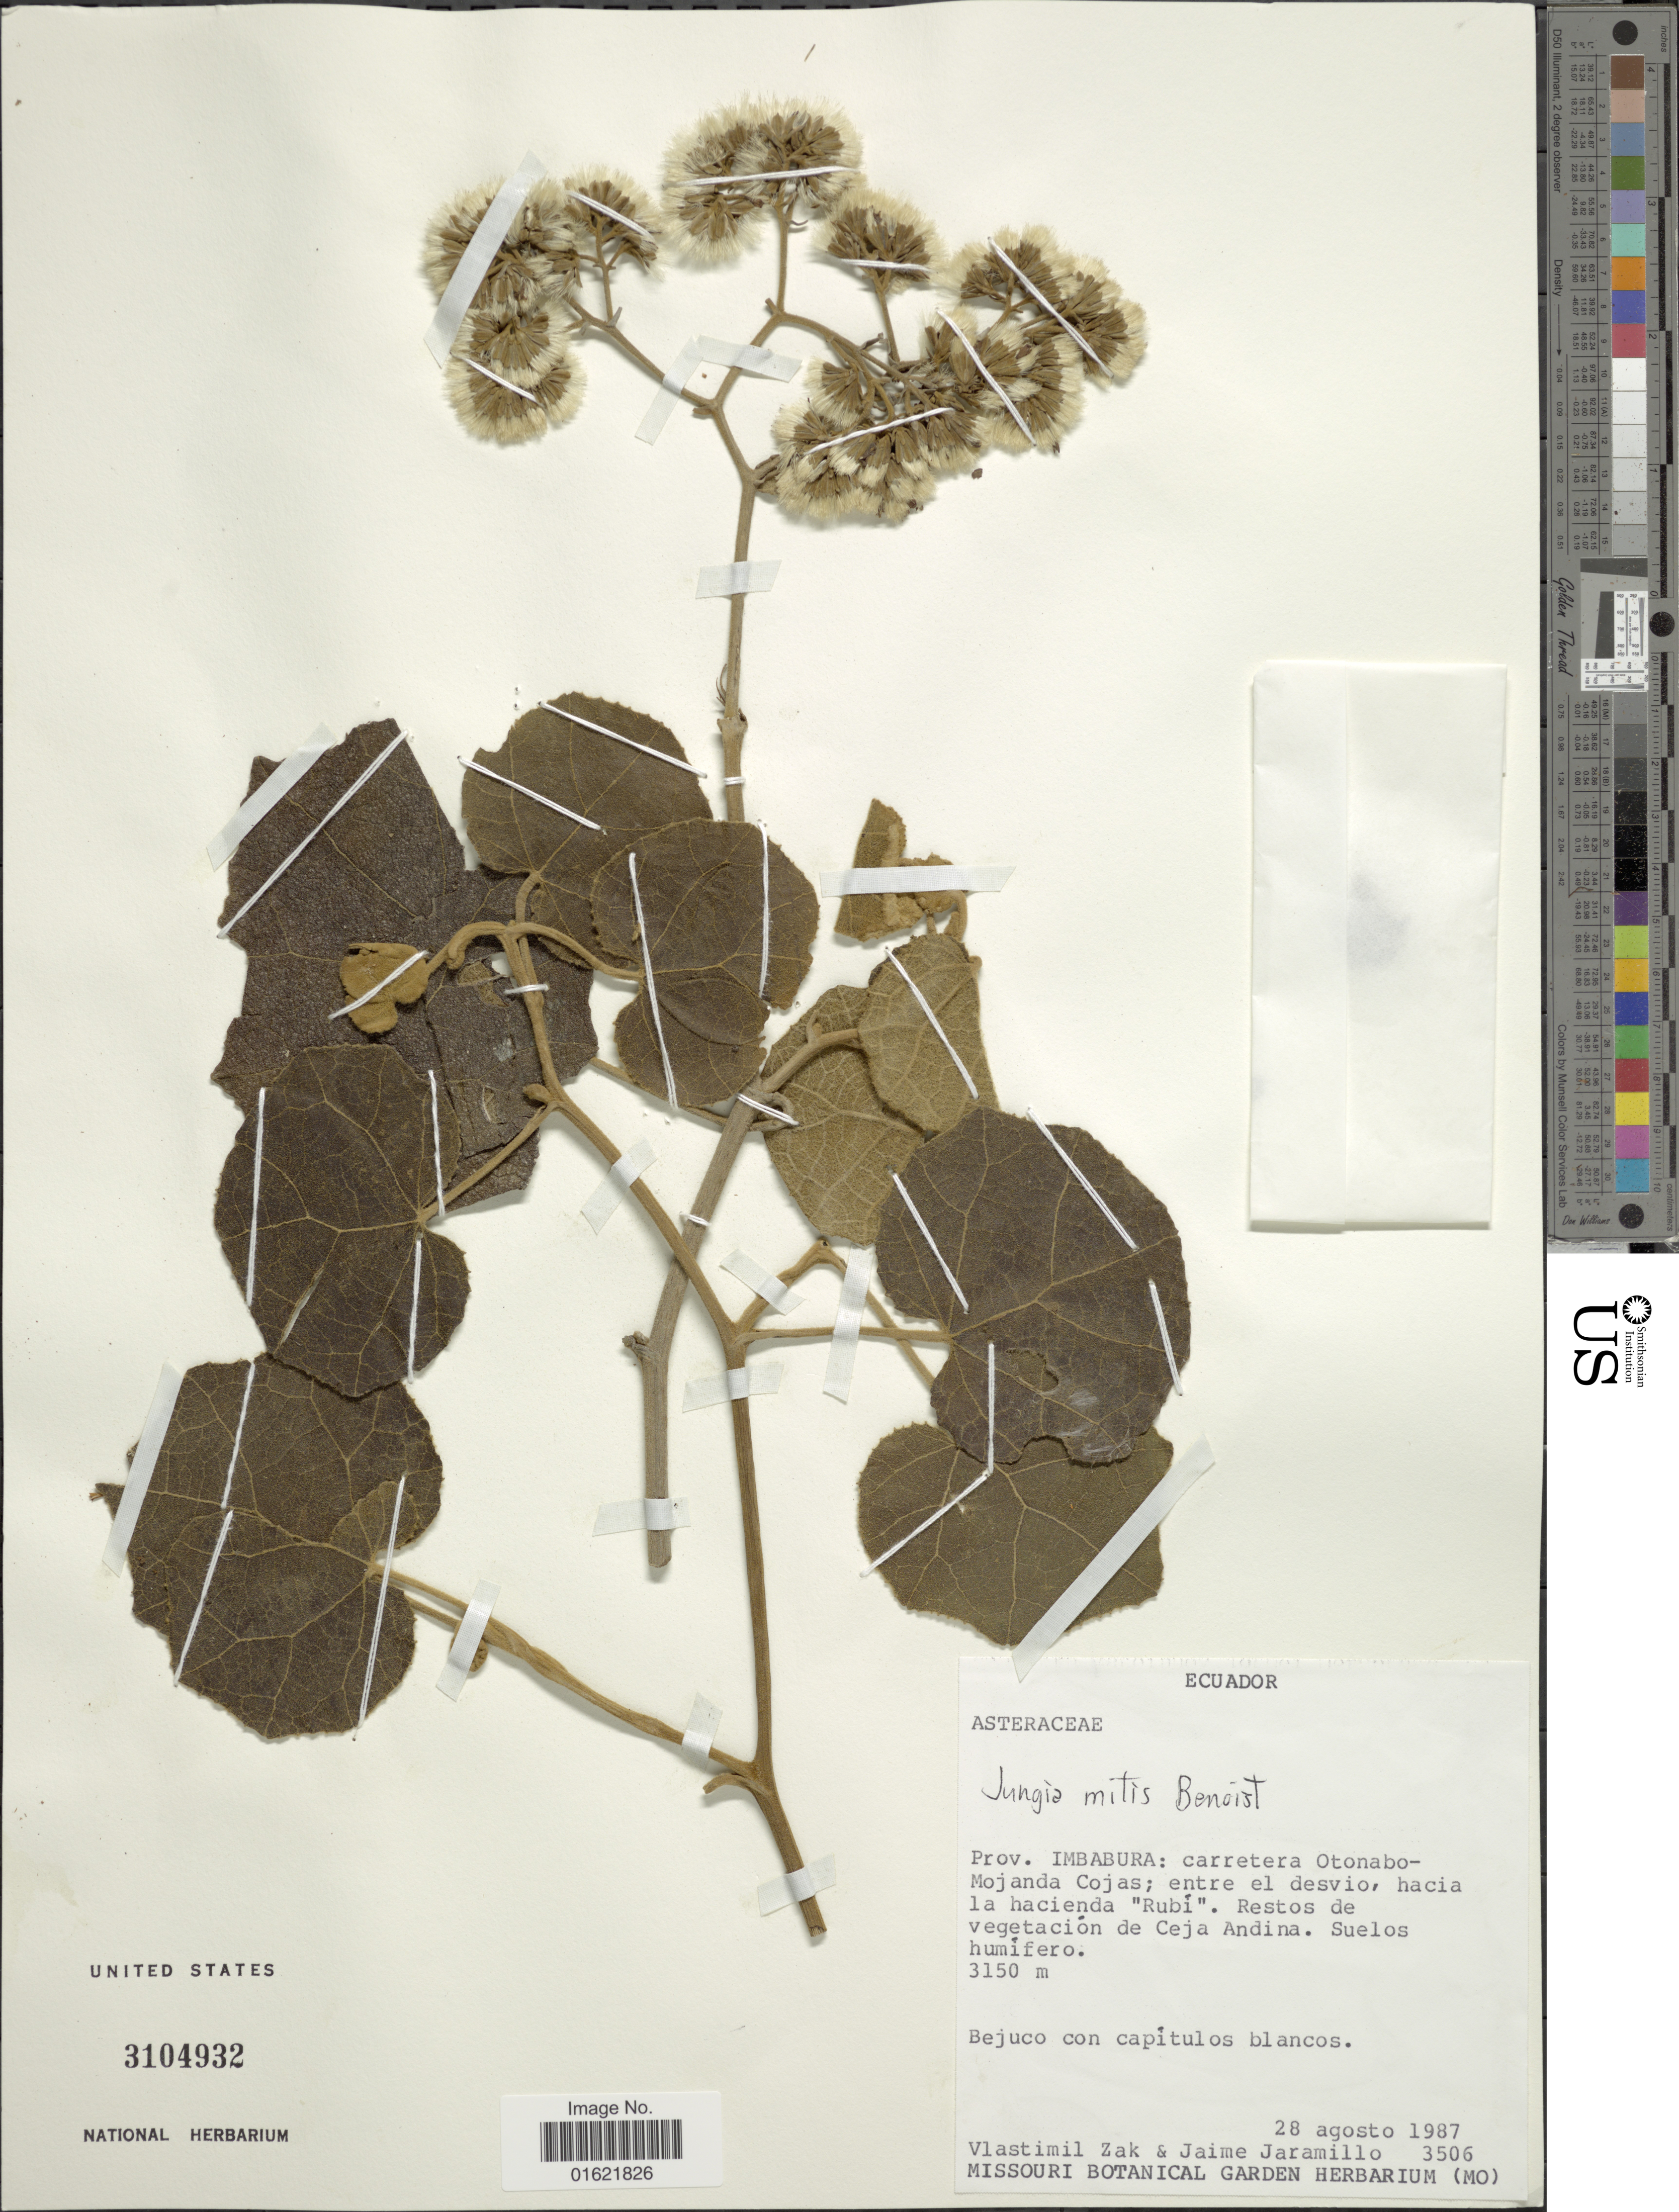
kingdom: Plantae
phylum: Tracheophyta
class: Magnoliopsida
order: Asterales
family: Asteraceae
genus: Jungia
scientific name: Jungia mitis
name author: Benoist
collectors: V. Zak & J. Jaramillo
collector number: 3506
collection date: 1987-08-28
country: Ecuador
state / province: Imbabura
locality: Carretera Otonabomojanda Cojas; entre el desvio, hacia la hacienda Rubi. Restos de vegetation de Ceja Andina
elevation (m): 3150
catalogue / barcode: US 3104932